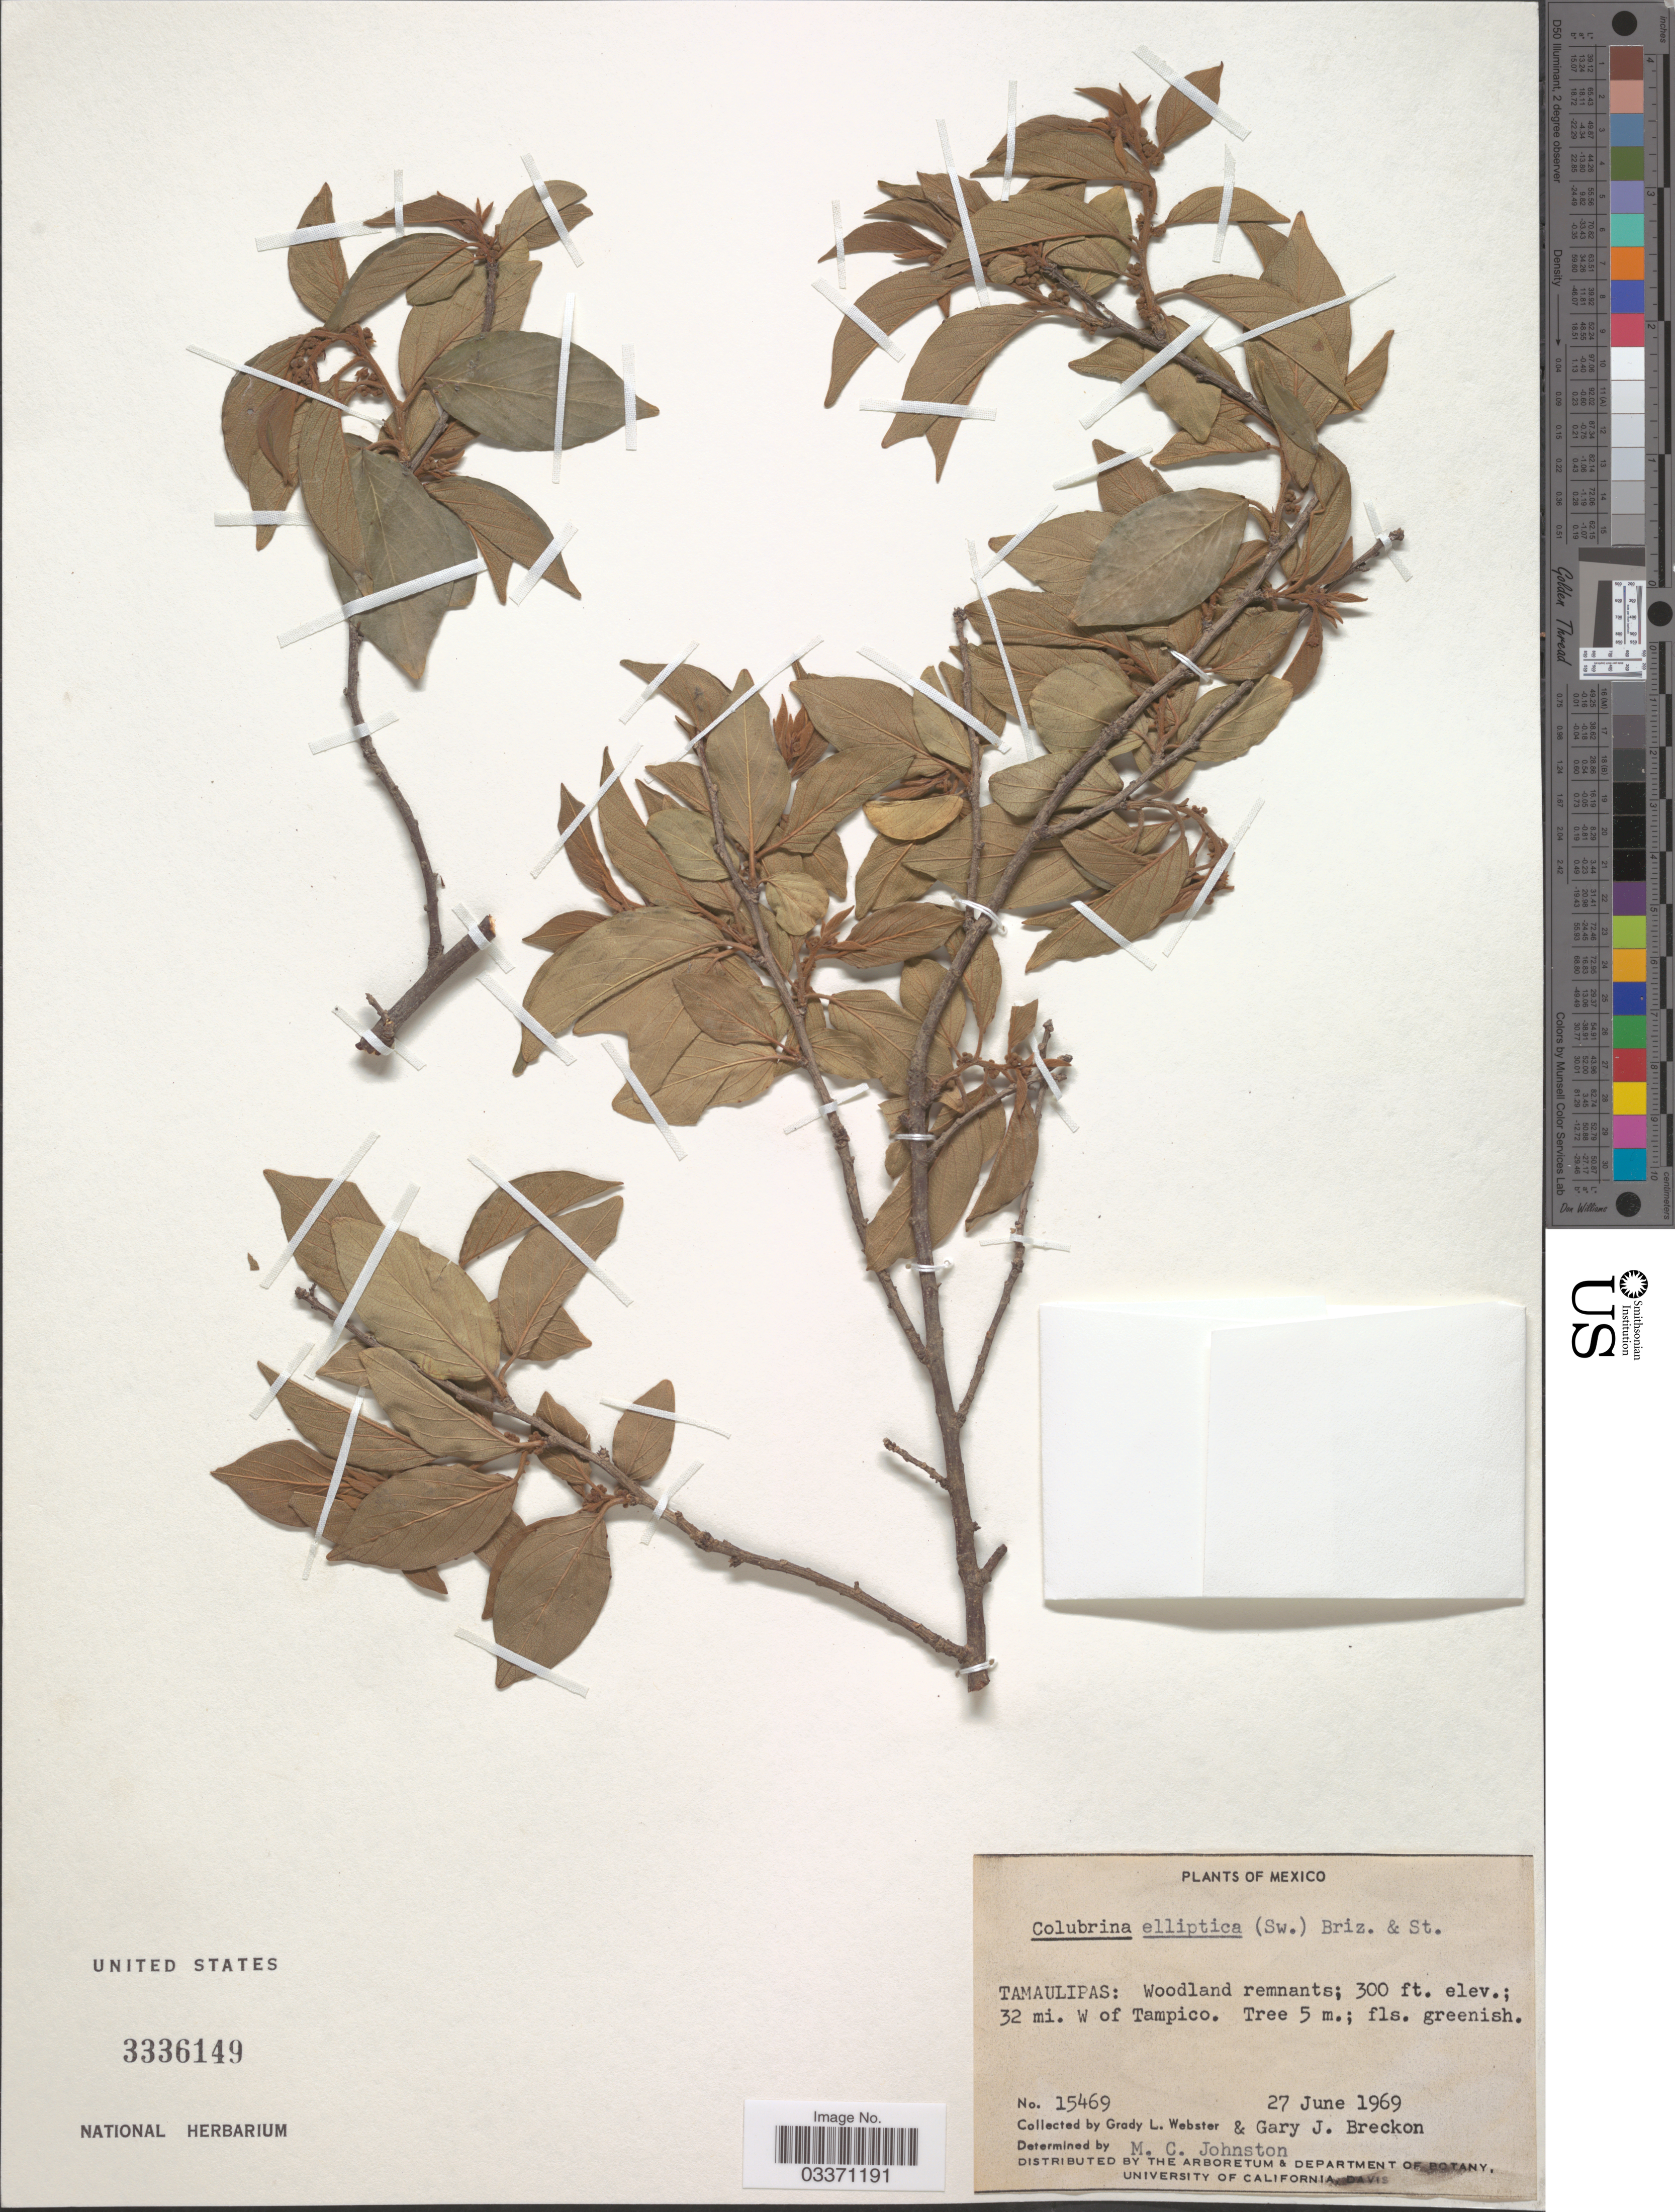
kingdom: Plantae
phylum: Tracheophyta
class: Magnoliopsida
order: Rosales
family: Rhamnaceae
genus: Colubrina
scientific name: Colubrina elliptica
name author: (Sw.) Brizicky & W.L. Stern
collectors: G. L. Webster & G. Breckon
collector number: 15469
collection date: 1969-06-27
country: Mexico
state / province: Tamaulipas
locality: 32 mi. W of Tampico.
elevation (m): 91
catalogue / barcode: US 3336149